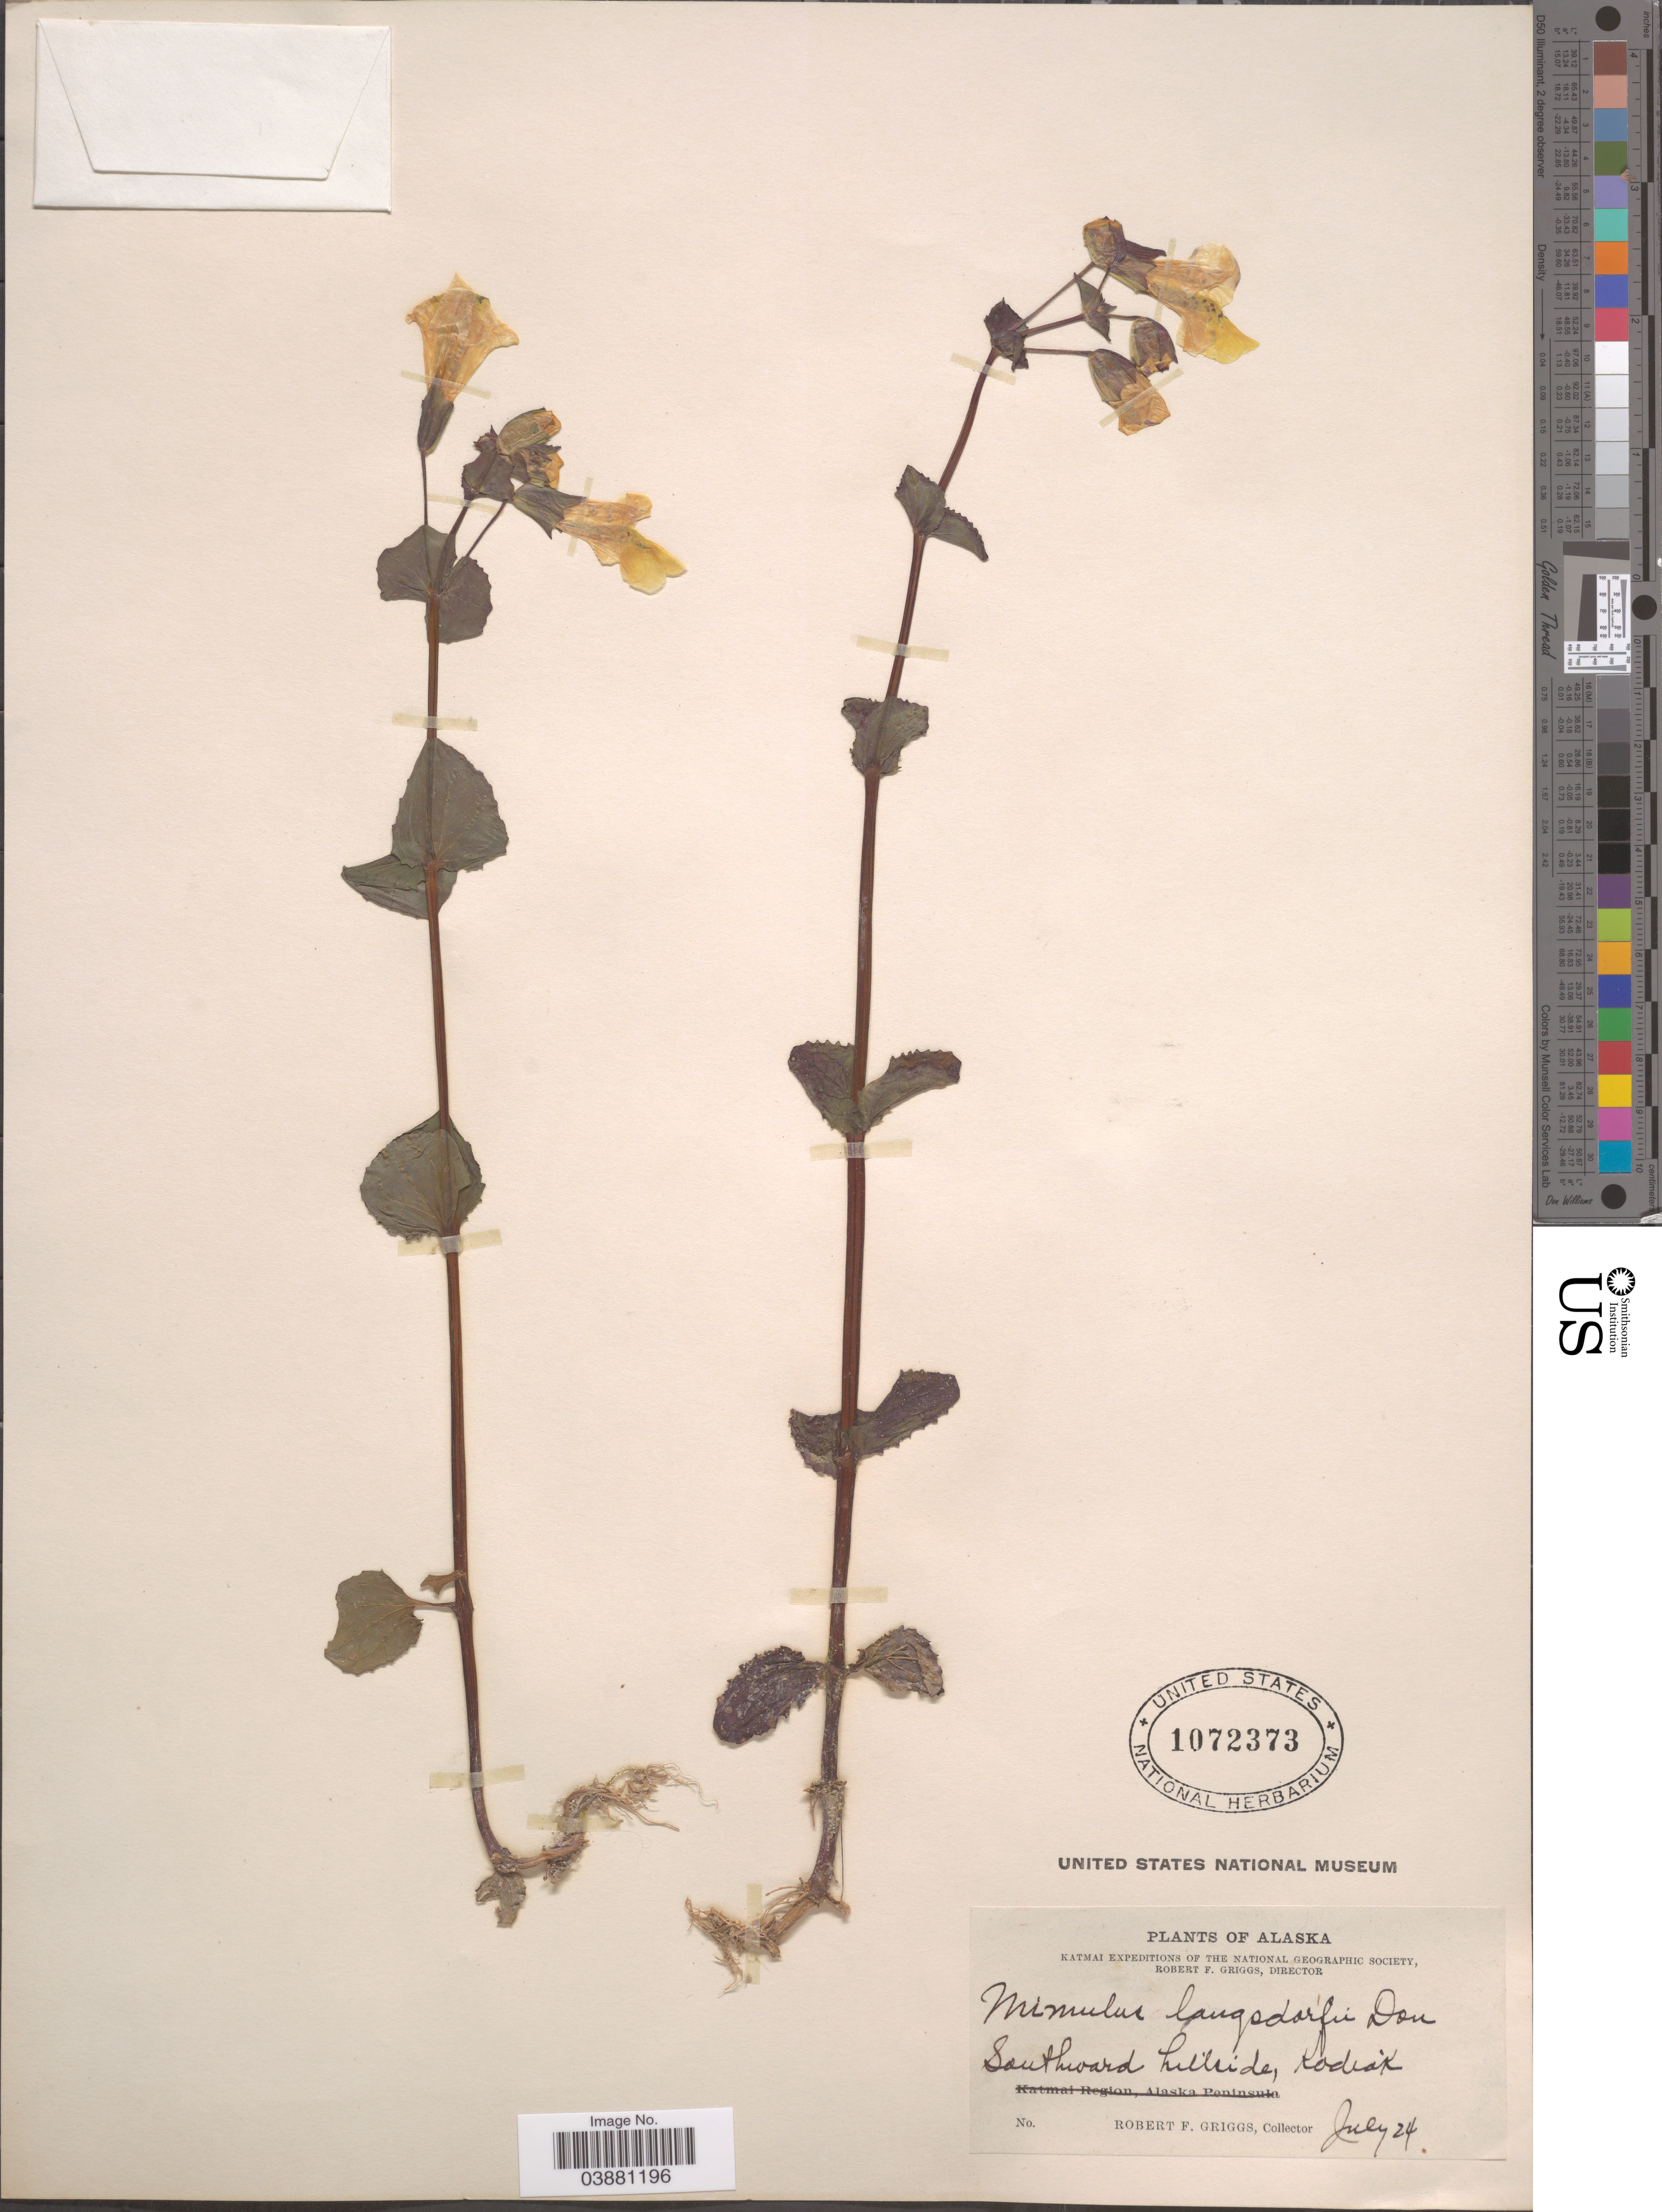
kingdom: Plantae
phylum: Tracheophyta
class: Magnoliopsida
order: Lamiales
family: Phrymaceae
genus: Mimulus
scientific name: Mimulus guttatus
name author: DC.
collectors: R. F. Griggs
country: United States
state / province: Alaska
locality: Southward hillside, Kodiak.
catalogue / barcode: US 1072373